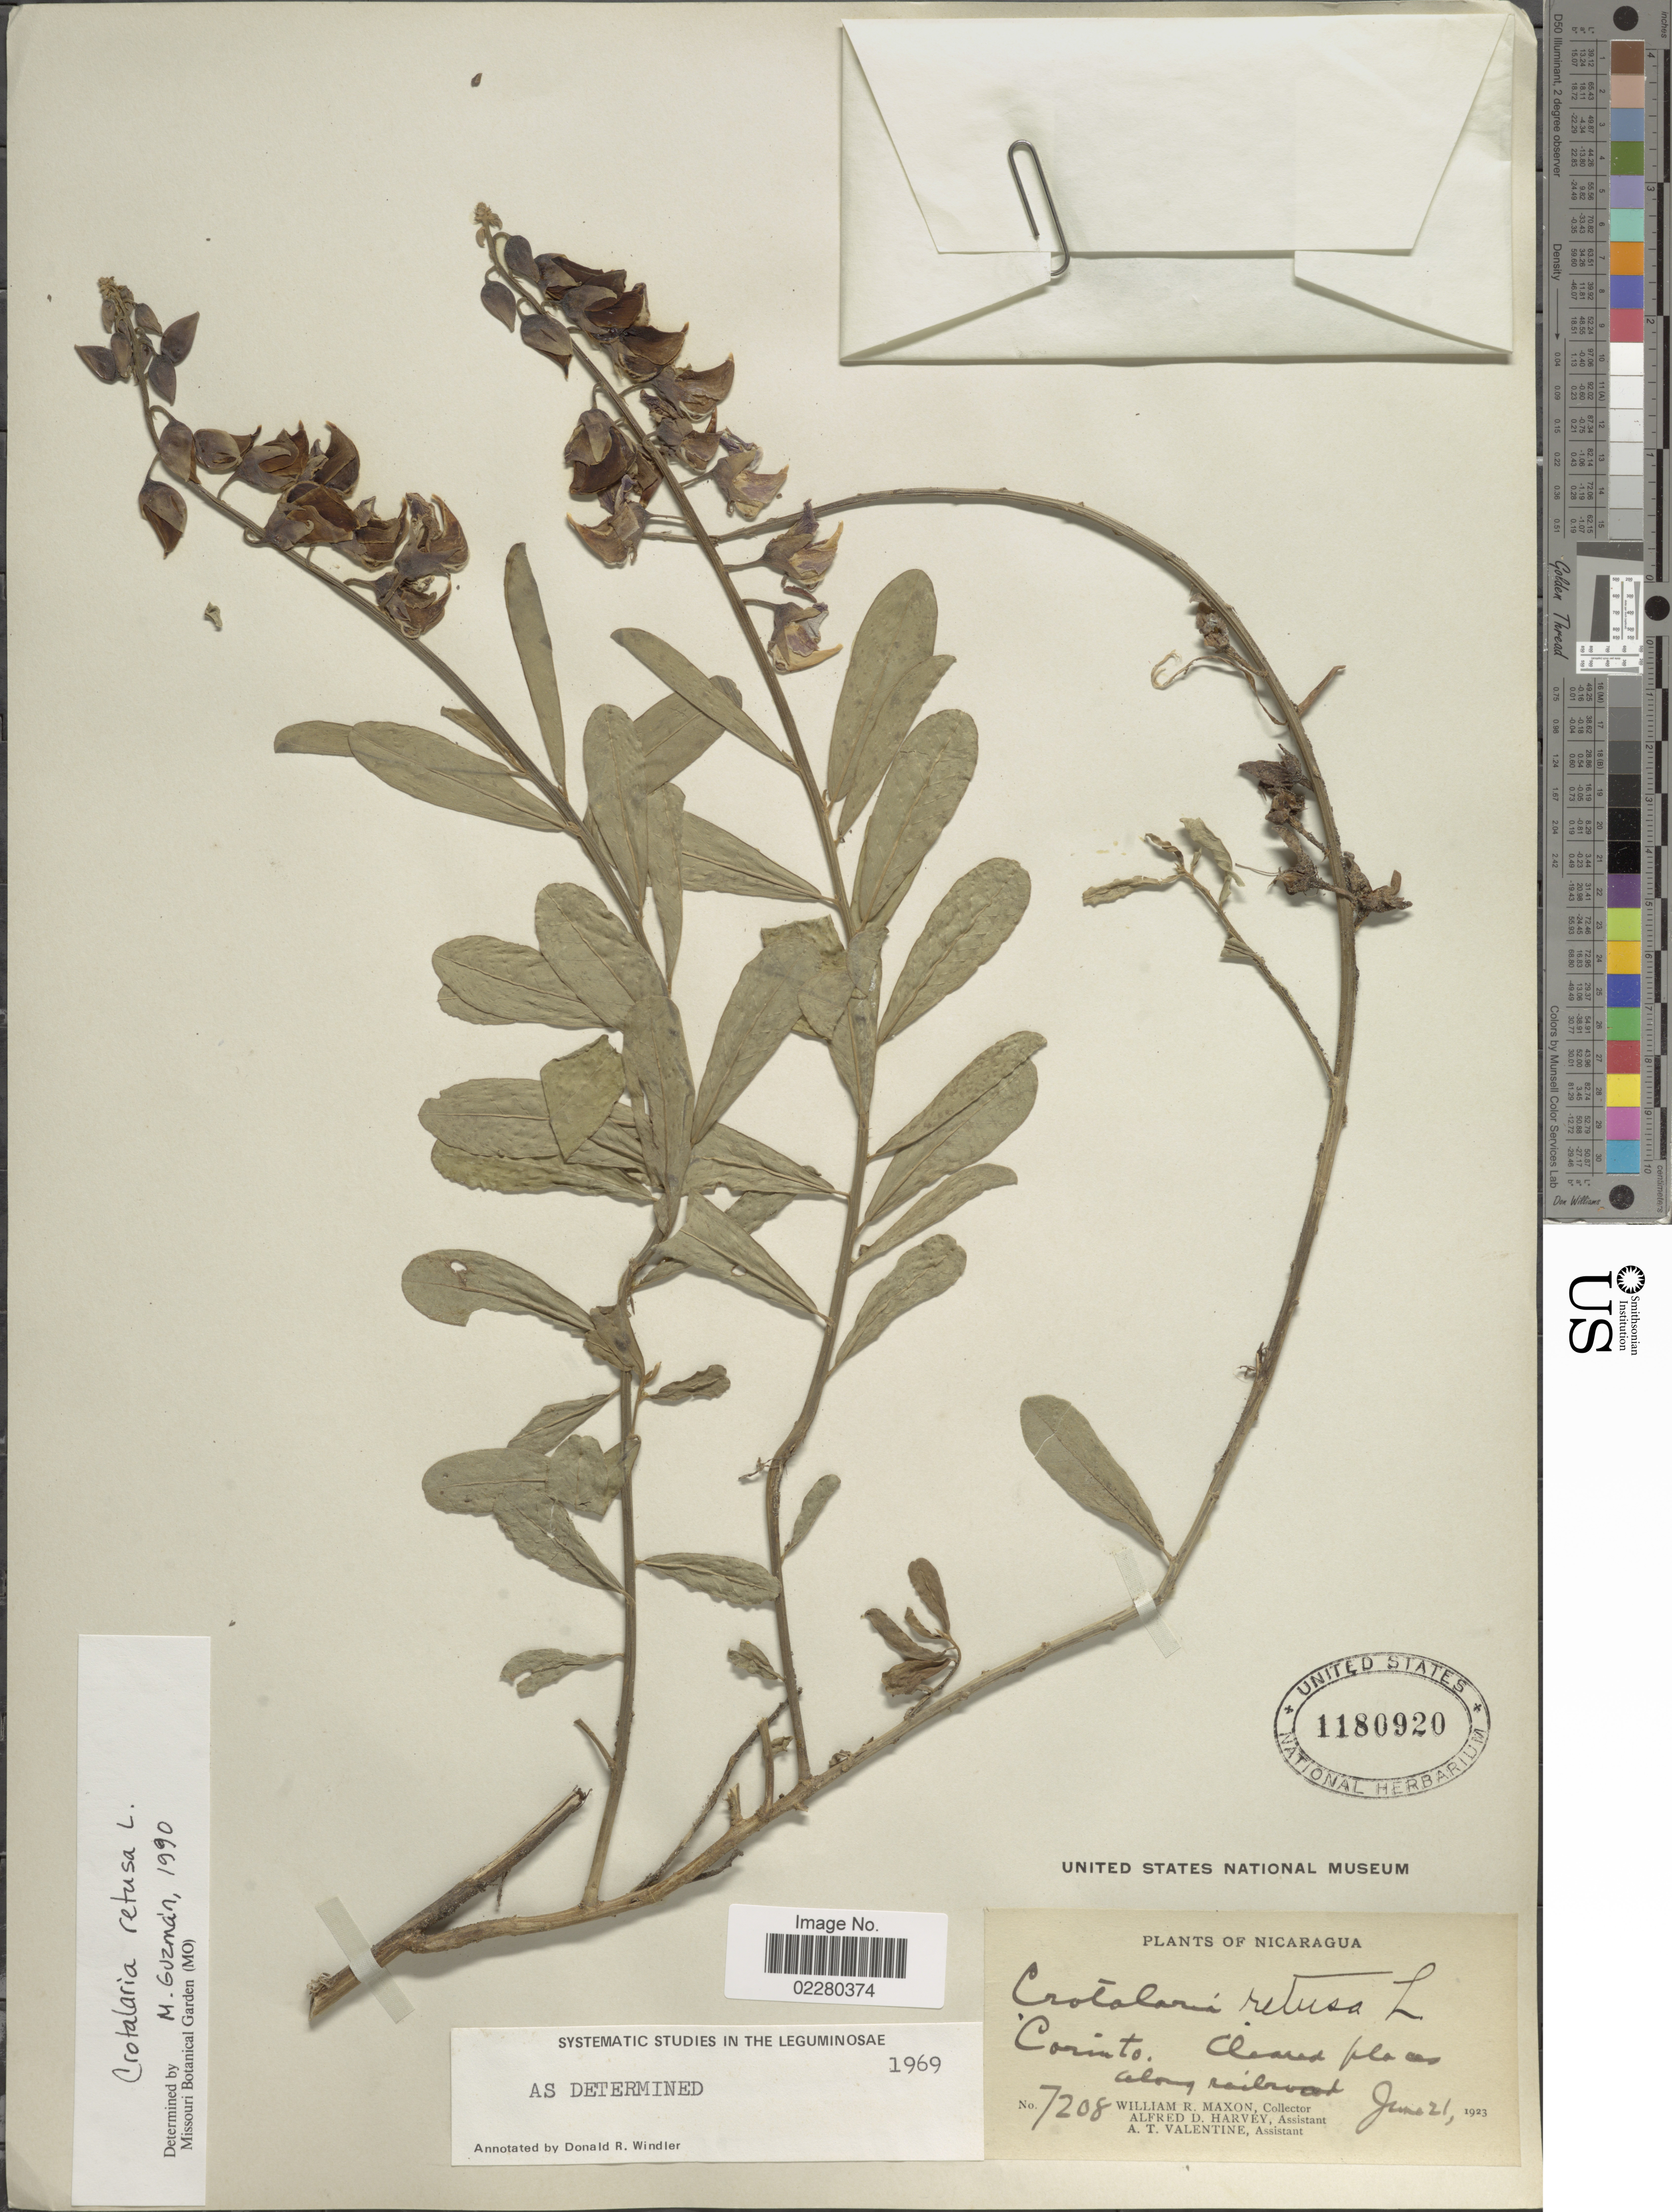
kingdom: Plantae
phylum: Tracheophyta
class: Magnoliopsida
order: Fabales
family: Fabaceae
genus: Crotalaria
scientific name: Crotalaria retusa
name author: L.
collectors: W. R. Maxon, A. D. Harvey & A. Valentine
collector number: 7208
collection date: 1923-06-21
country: Nicaragua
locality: Corinto. Cleared places along railroad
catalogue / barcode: US 1180920